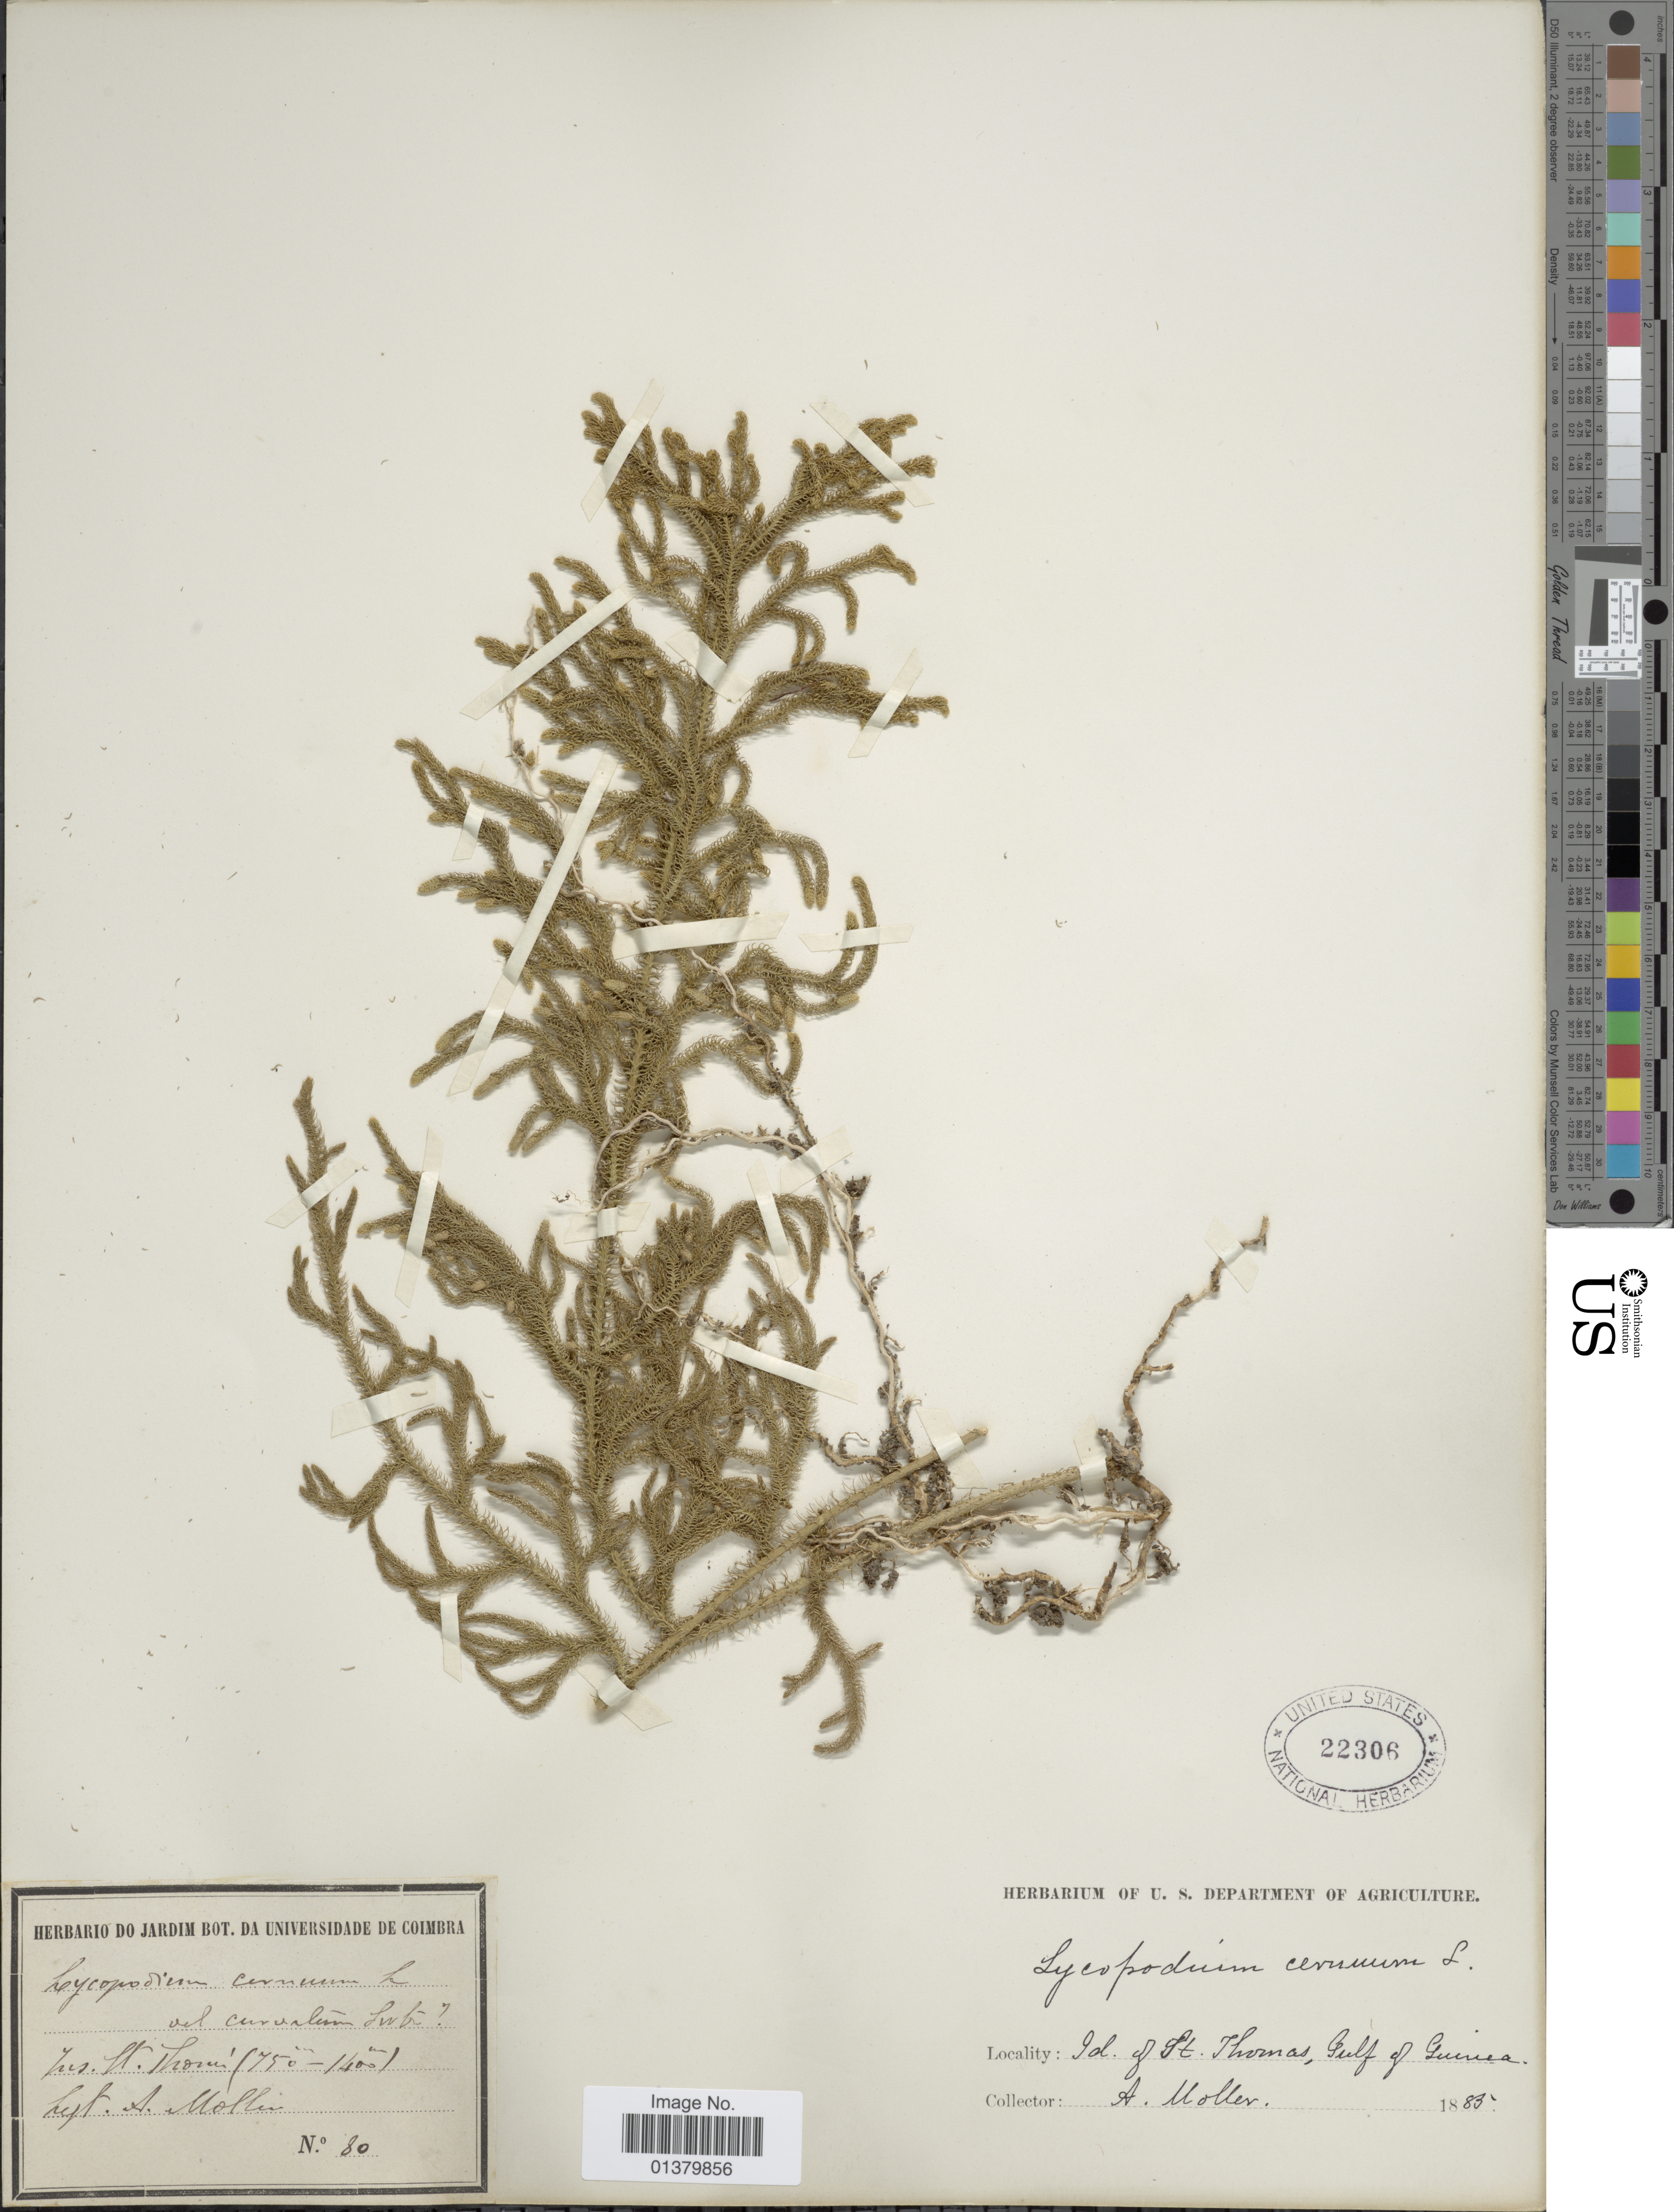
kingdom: Plantae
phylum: Tracheophyta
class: Lycopodiopsida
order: Lycopodiales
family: Lycopodiaceae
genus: Palhinhaea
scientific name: Palhinhaea cernua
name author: (L.) Vasc. & Franco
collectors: A. Moller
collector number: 80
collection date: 1885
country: Papua New Guinea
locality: Ins W Thomas, Gulf of Guinea [interpreted] [interpreted]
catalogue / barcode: US 22306